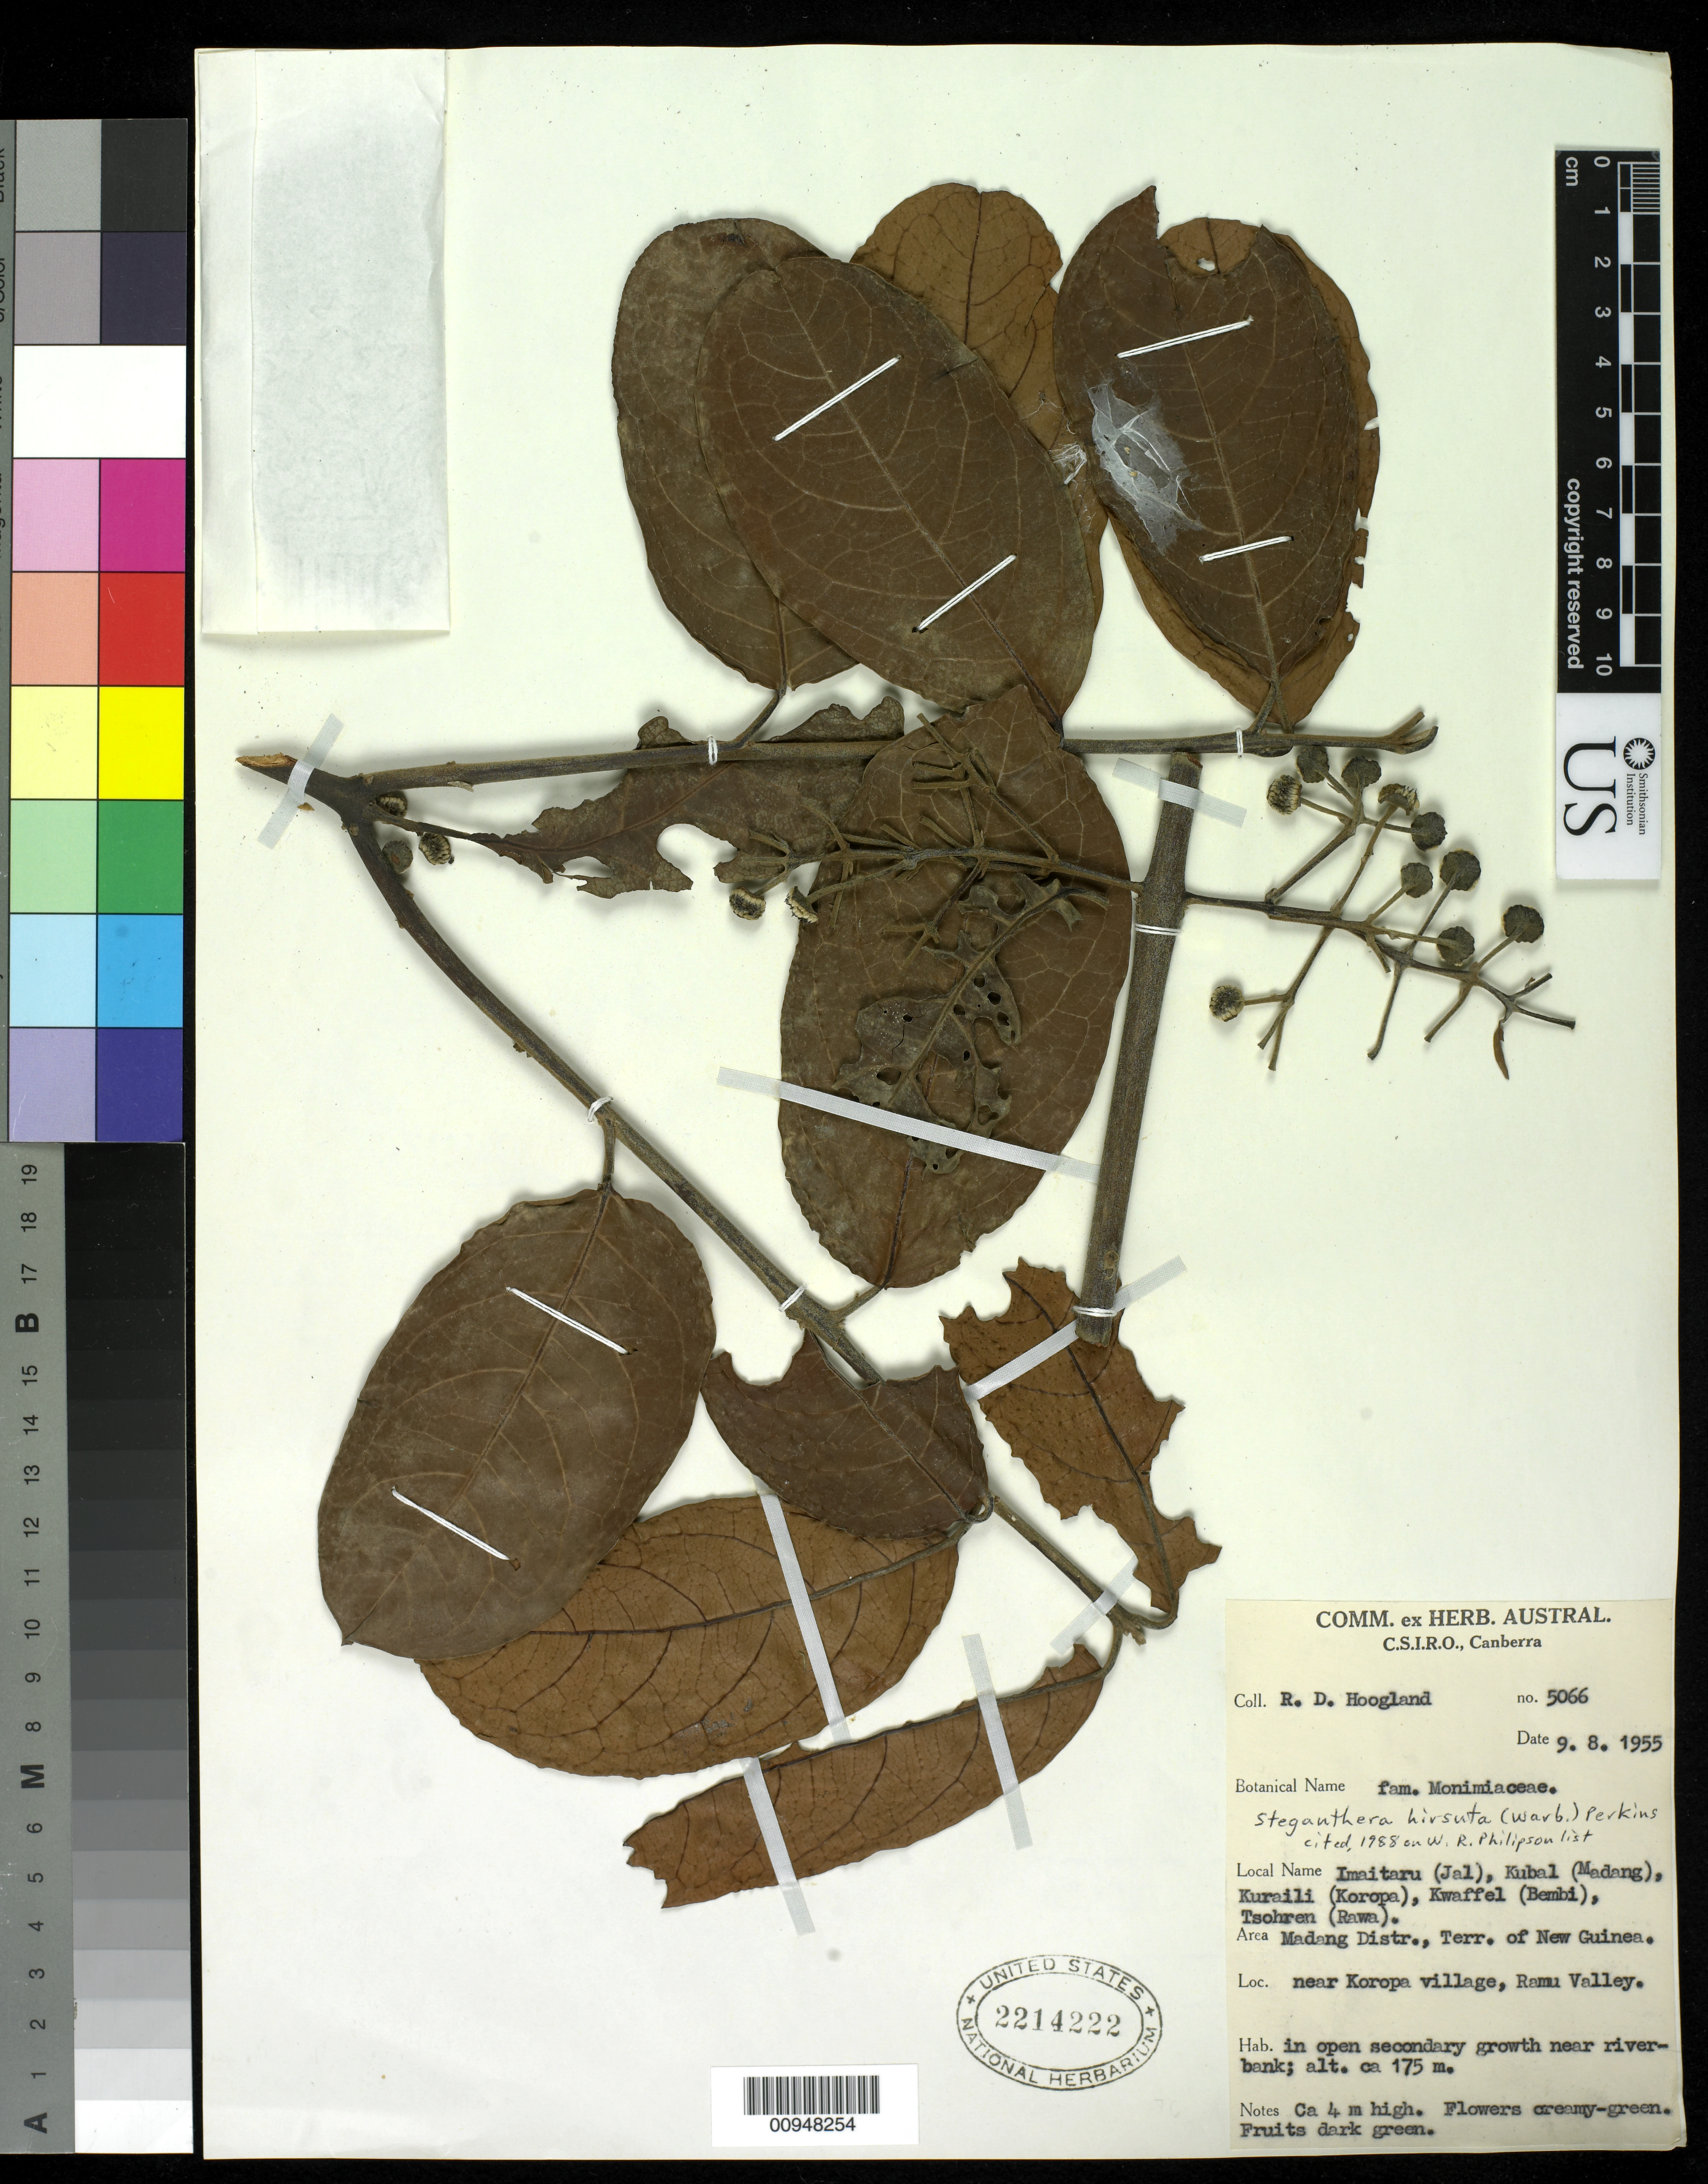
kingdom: Plantae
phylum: Tracheophyta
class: Magnoliopsida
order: Laurales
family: Monimiaceae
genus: Steganthera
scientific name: Steganthera hirsuta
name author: (Warb.) Perkins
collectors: R. D. Hoogland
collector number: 5066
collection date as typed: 09 Aug 1955 or 08 Sep 1955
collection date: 1955-08-09 or 1955-09-08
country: Papua New Guinea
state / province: Madang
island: New Guinea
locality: Near Koropa village, Ramu Valley.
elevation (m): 175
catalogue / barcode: US 2214222